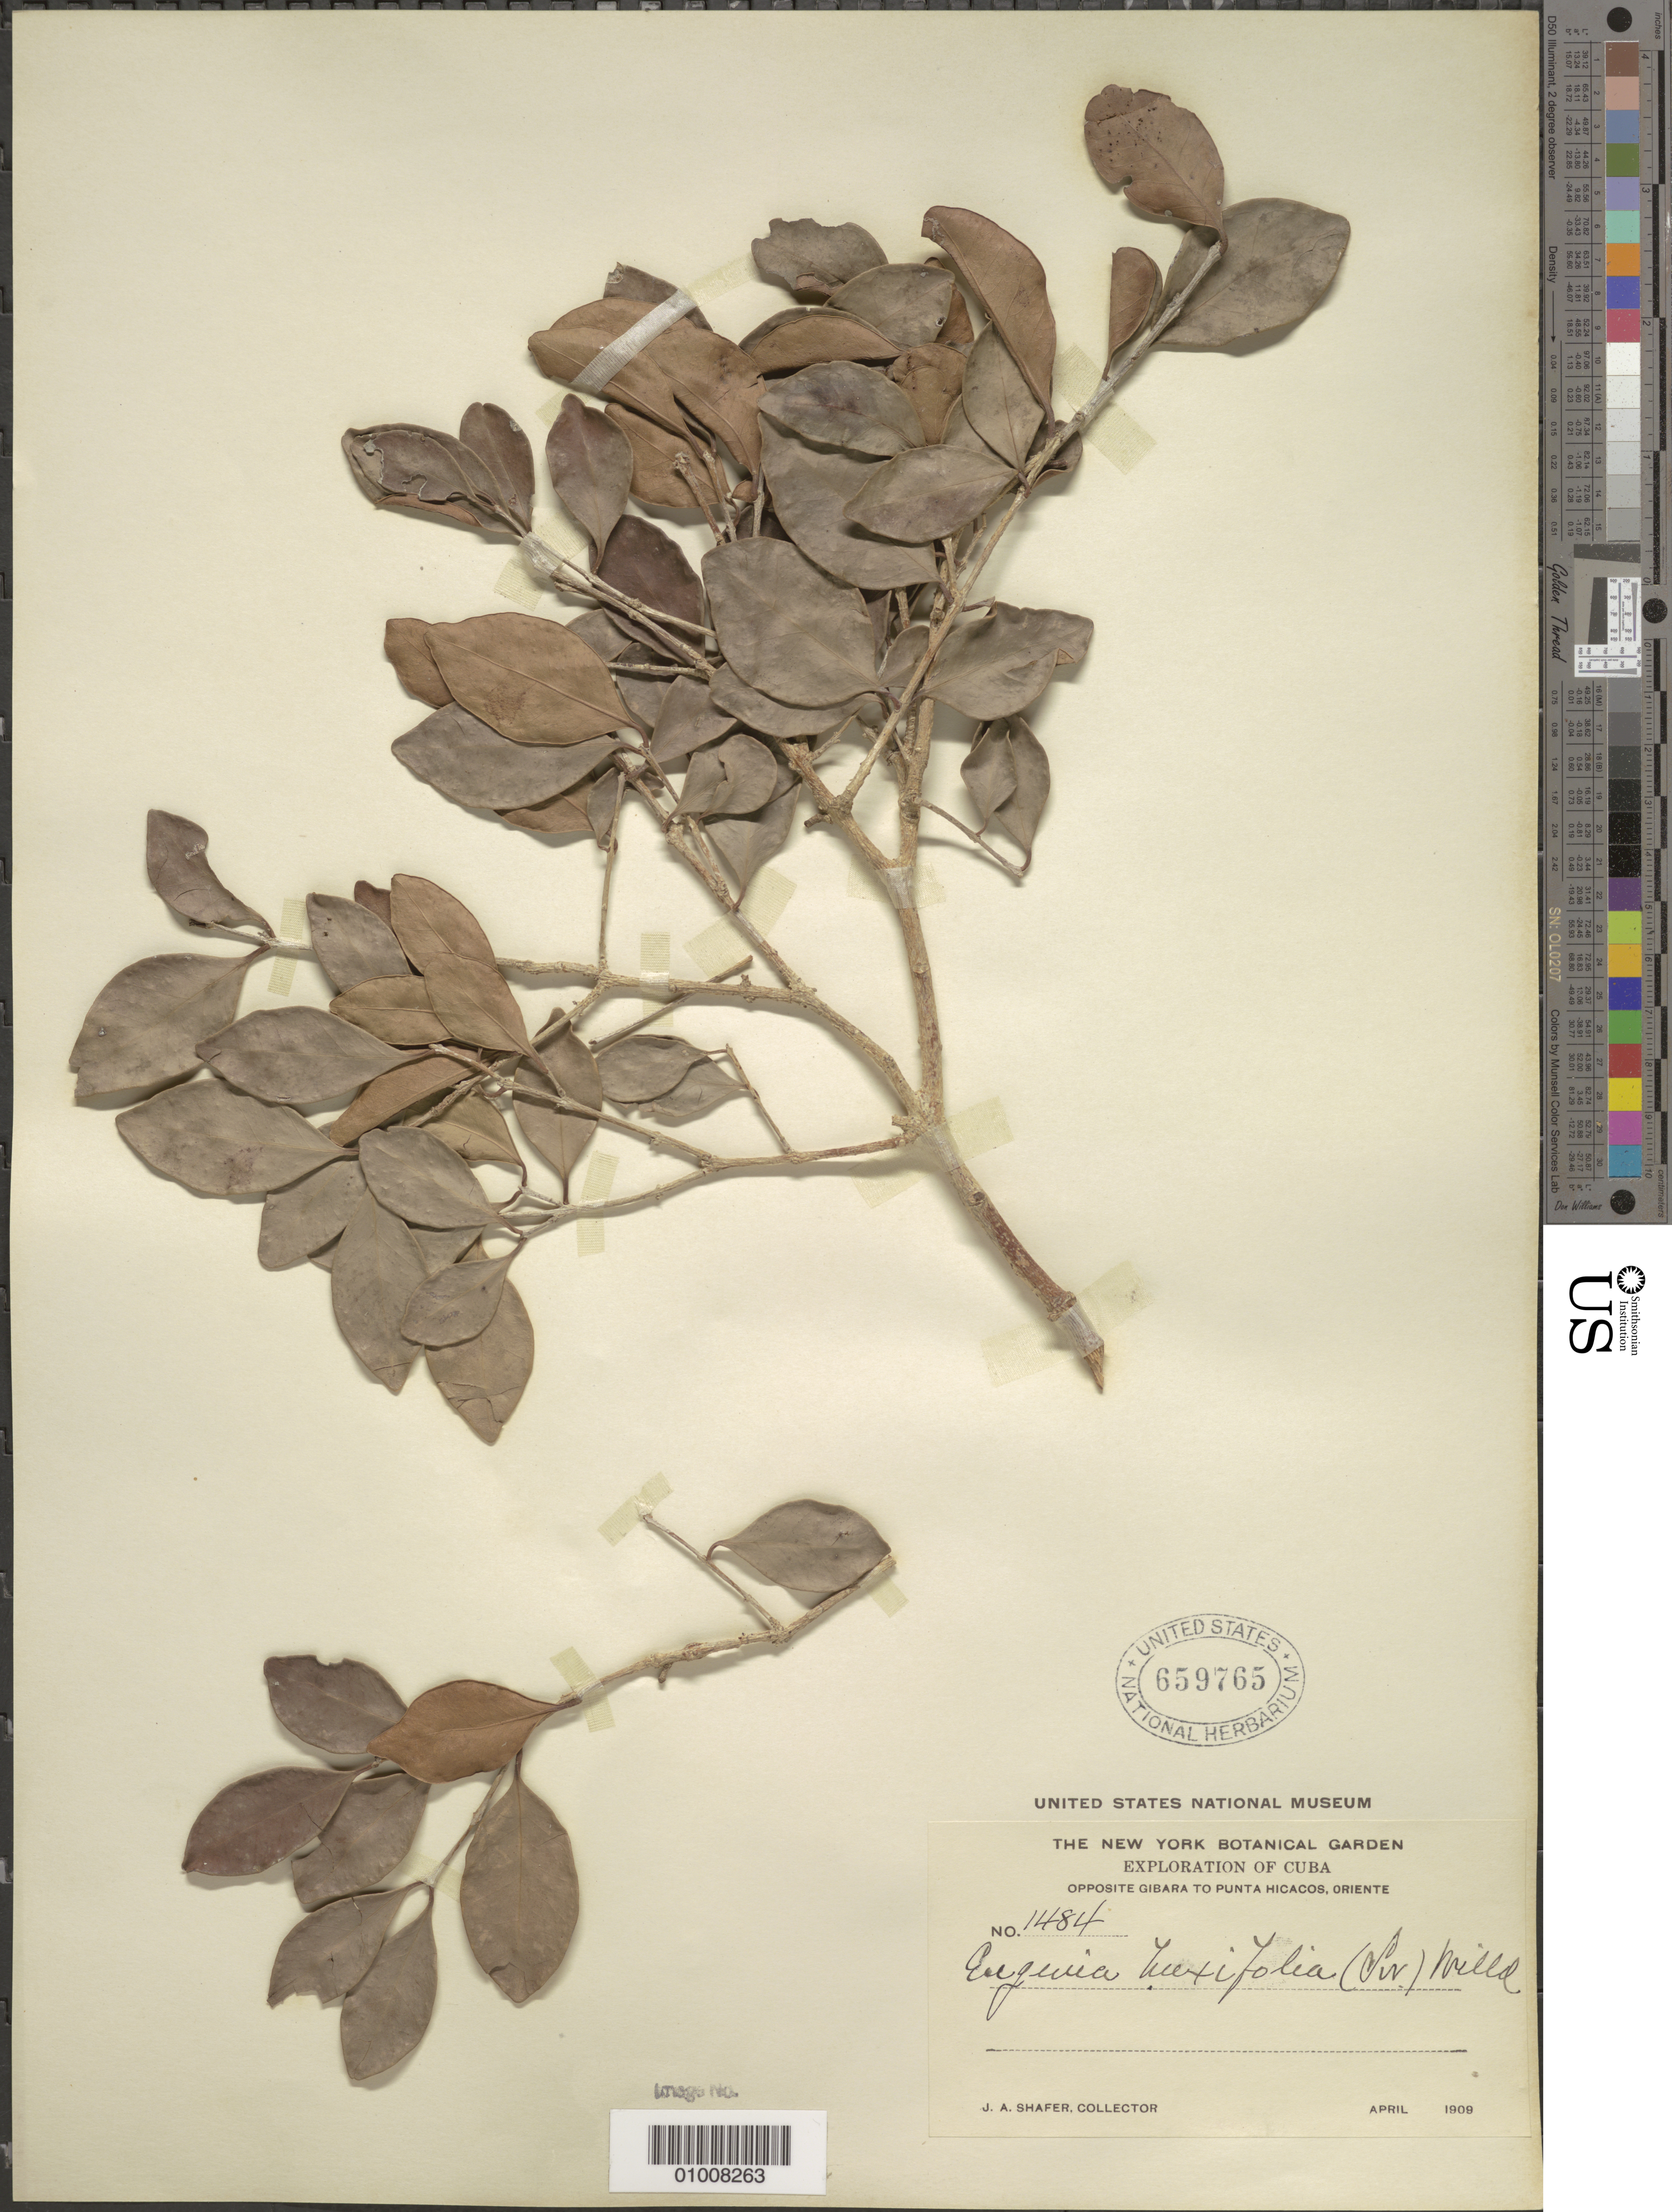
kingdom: Plantae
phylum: Tracheophyta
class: Magnoliopsida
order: Myrtales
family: Myrtaceae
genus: Eugenia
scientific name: Eugenia foetida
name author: Pers.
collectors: J. A. Shafer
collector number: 1484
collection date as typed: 21 Apr 1909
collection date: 1909-04-21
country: Cuba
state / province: Oriente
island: Cuba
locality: Opposite Gibara to Punta Hicacos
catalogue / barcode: US 659765